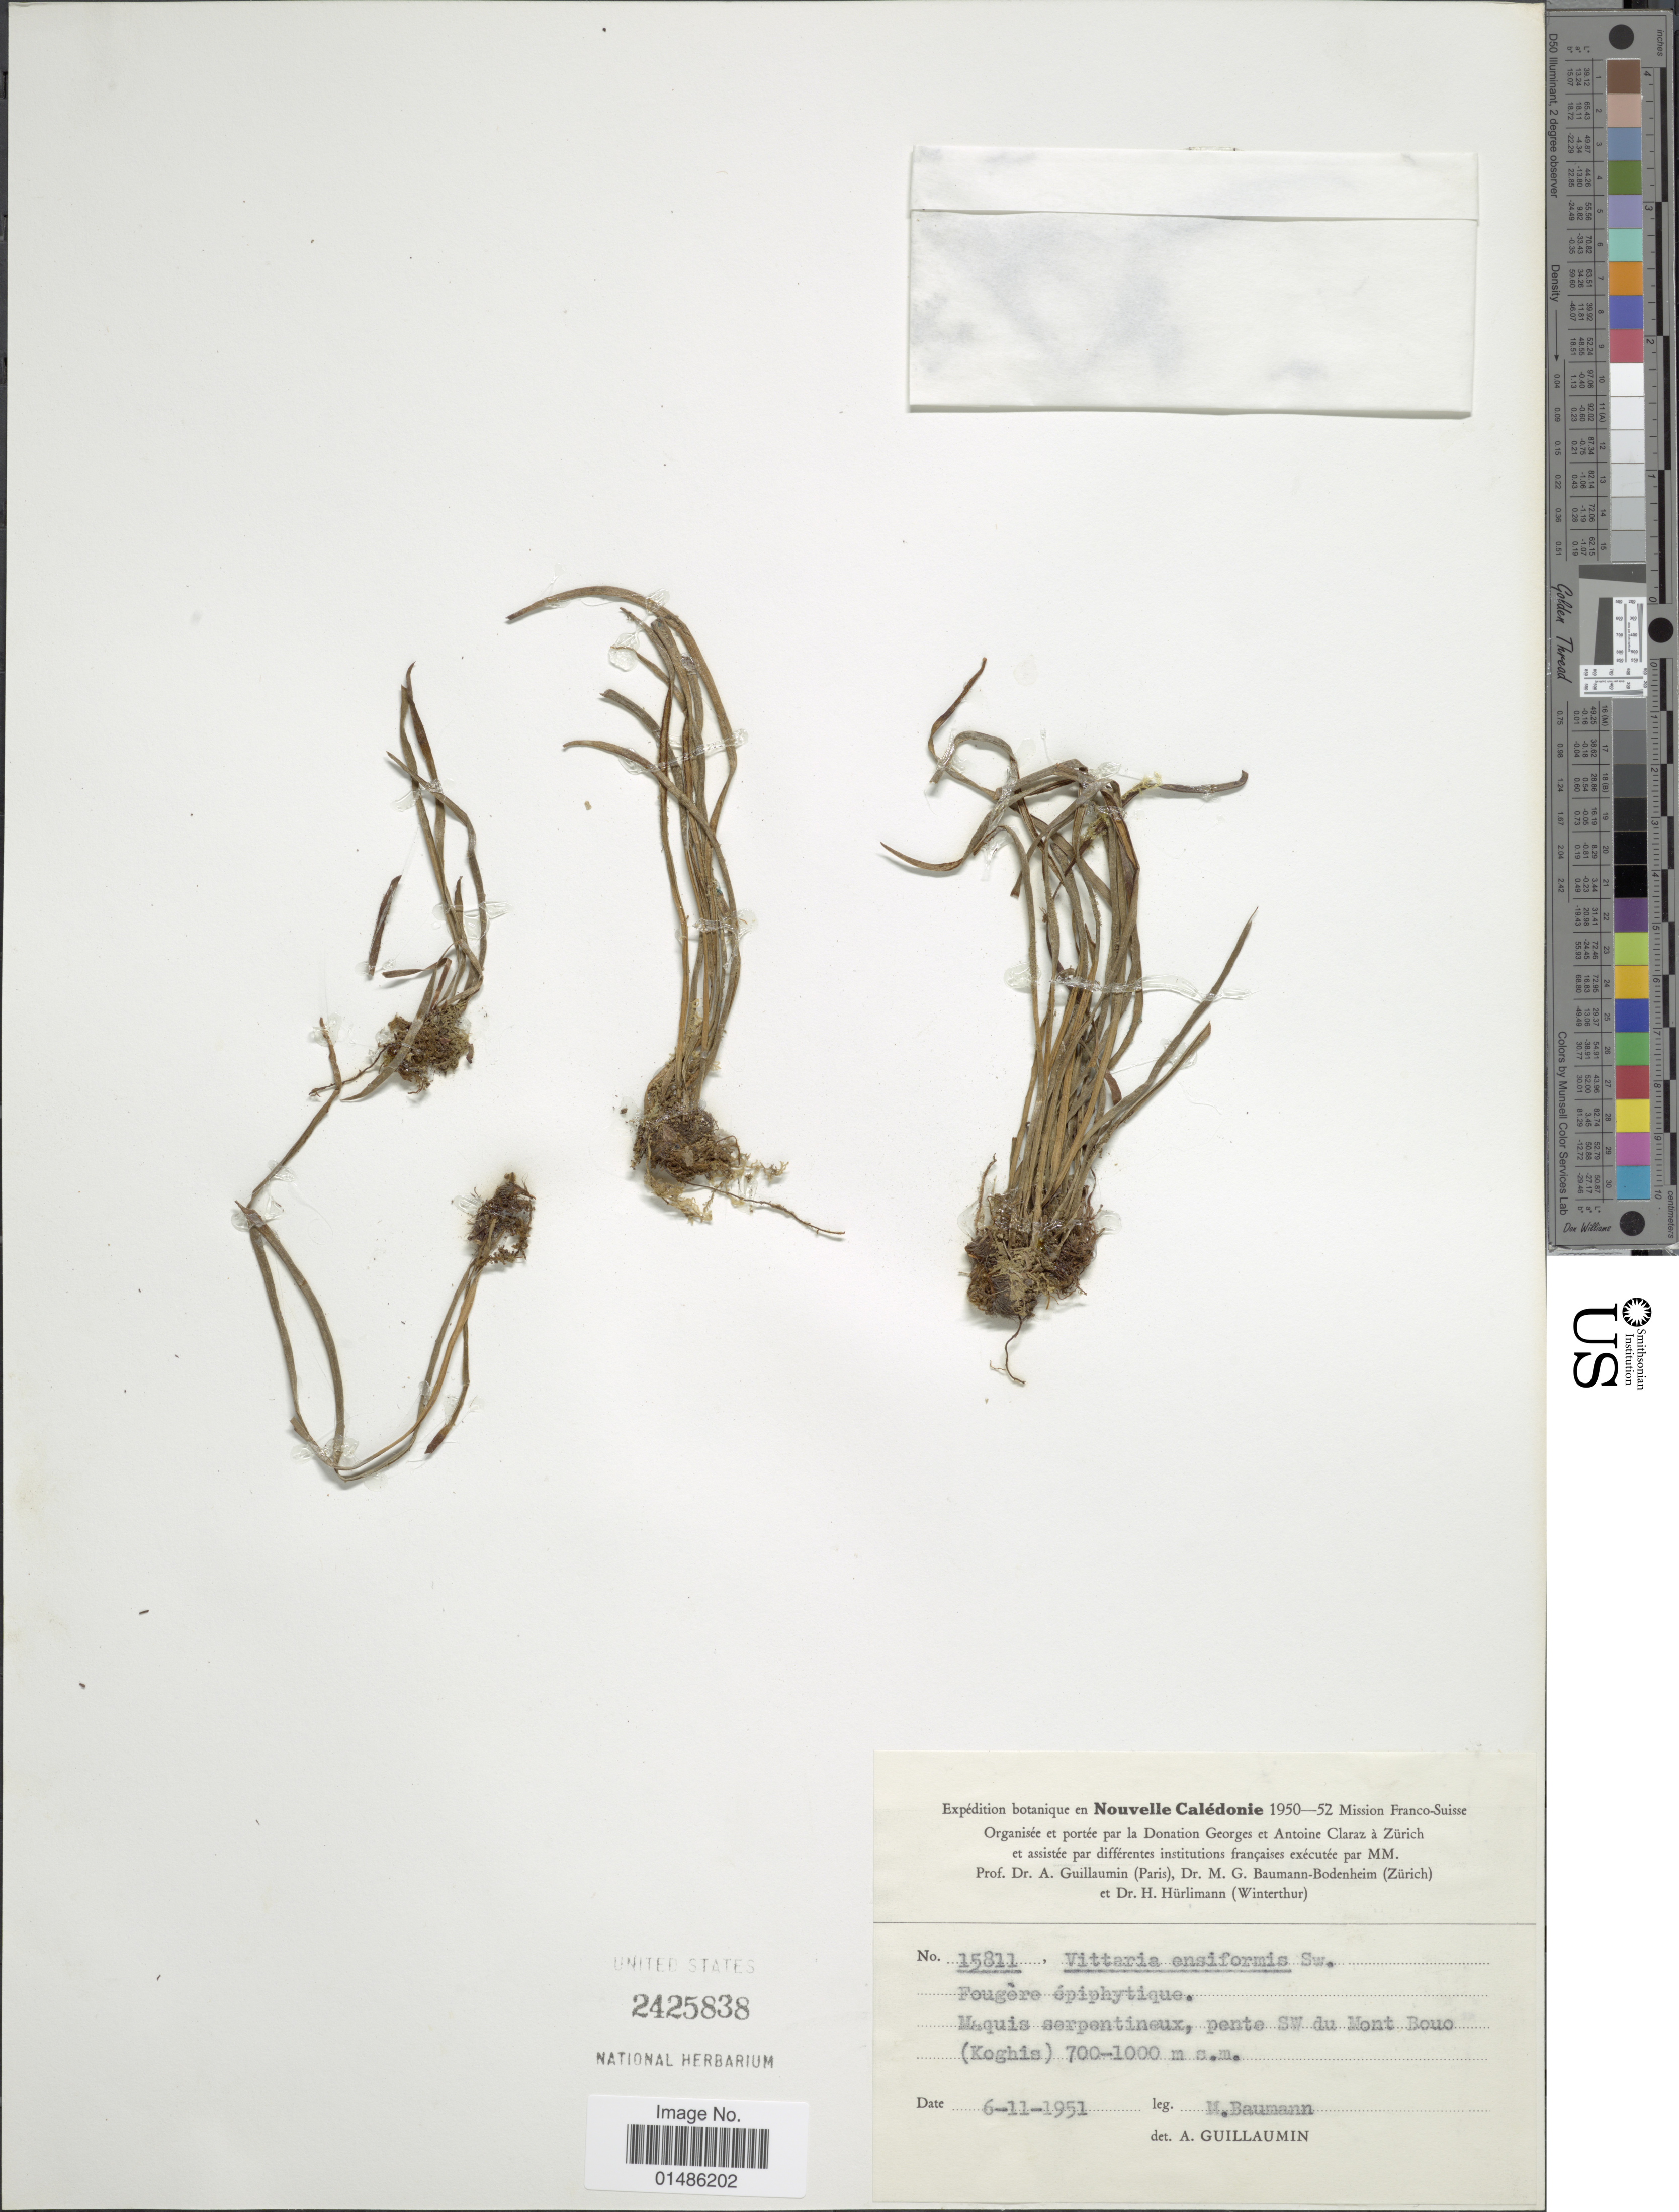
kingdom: Plantae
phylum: Tracheophyta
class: Polypodiopsida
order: Polypodiales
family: Pteridaceae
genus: Haplopteris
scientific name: Haplopteris elongata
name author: (Sw.) Crane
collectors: M. Baumann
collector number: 15811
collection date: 1951-11-06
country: New Caledonia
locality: Fougère épiphytique. Maquis serpentineux, pente SW du Mont Bouo (Koghis).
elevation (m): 700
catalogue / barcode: US 2425838